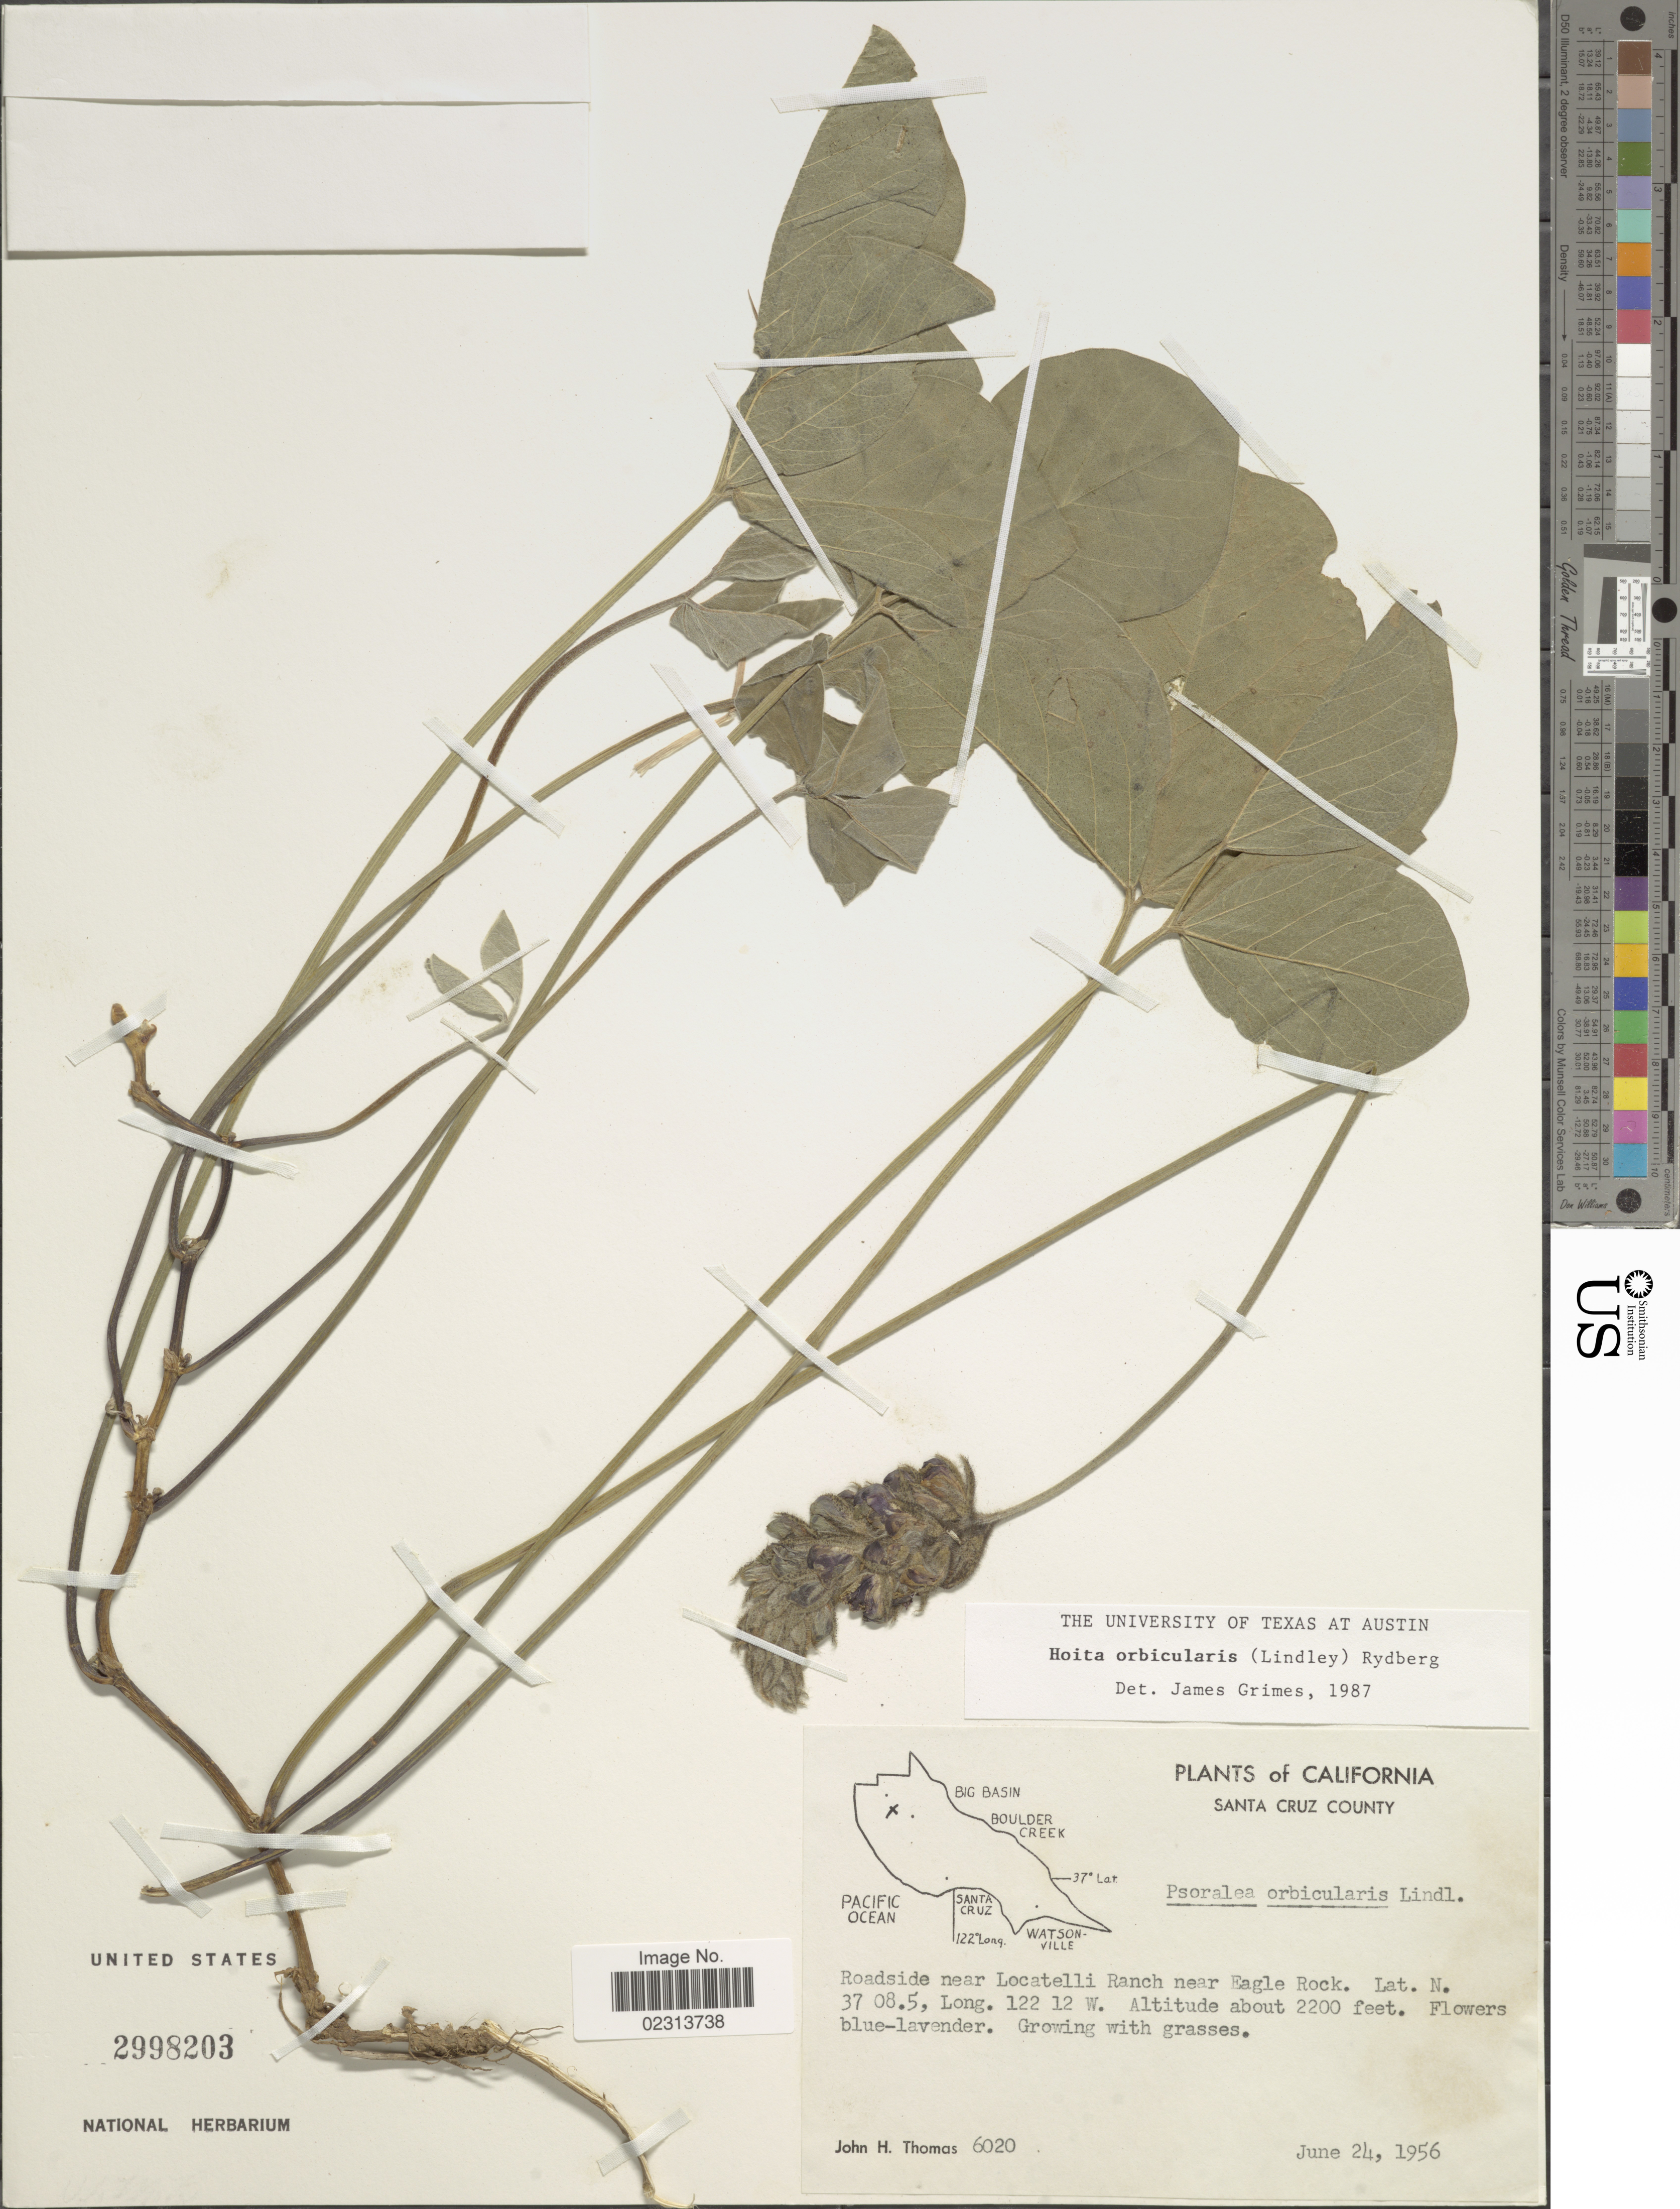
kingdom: Plantae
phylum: Tracheophyta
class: Magnoliopsida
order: Fabales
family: Fabaceae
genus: Hoita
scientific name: Hoita orbicularis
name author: (Lindl.) Rydb.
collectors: J. H. Thomas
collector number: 6020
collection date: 1956-06-24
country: United States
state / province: California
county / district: Santa Cruz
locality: Santa Cruz County, Roadside near Locatelli Ranch near Eagle Rock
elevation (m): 671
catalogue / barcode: US 2998203